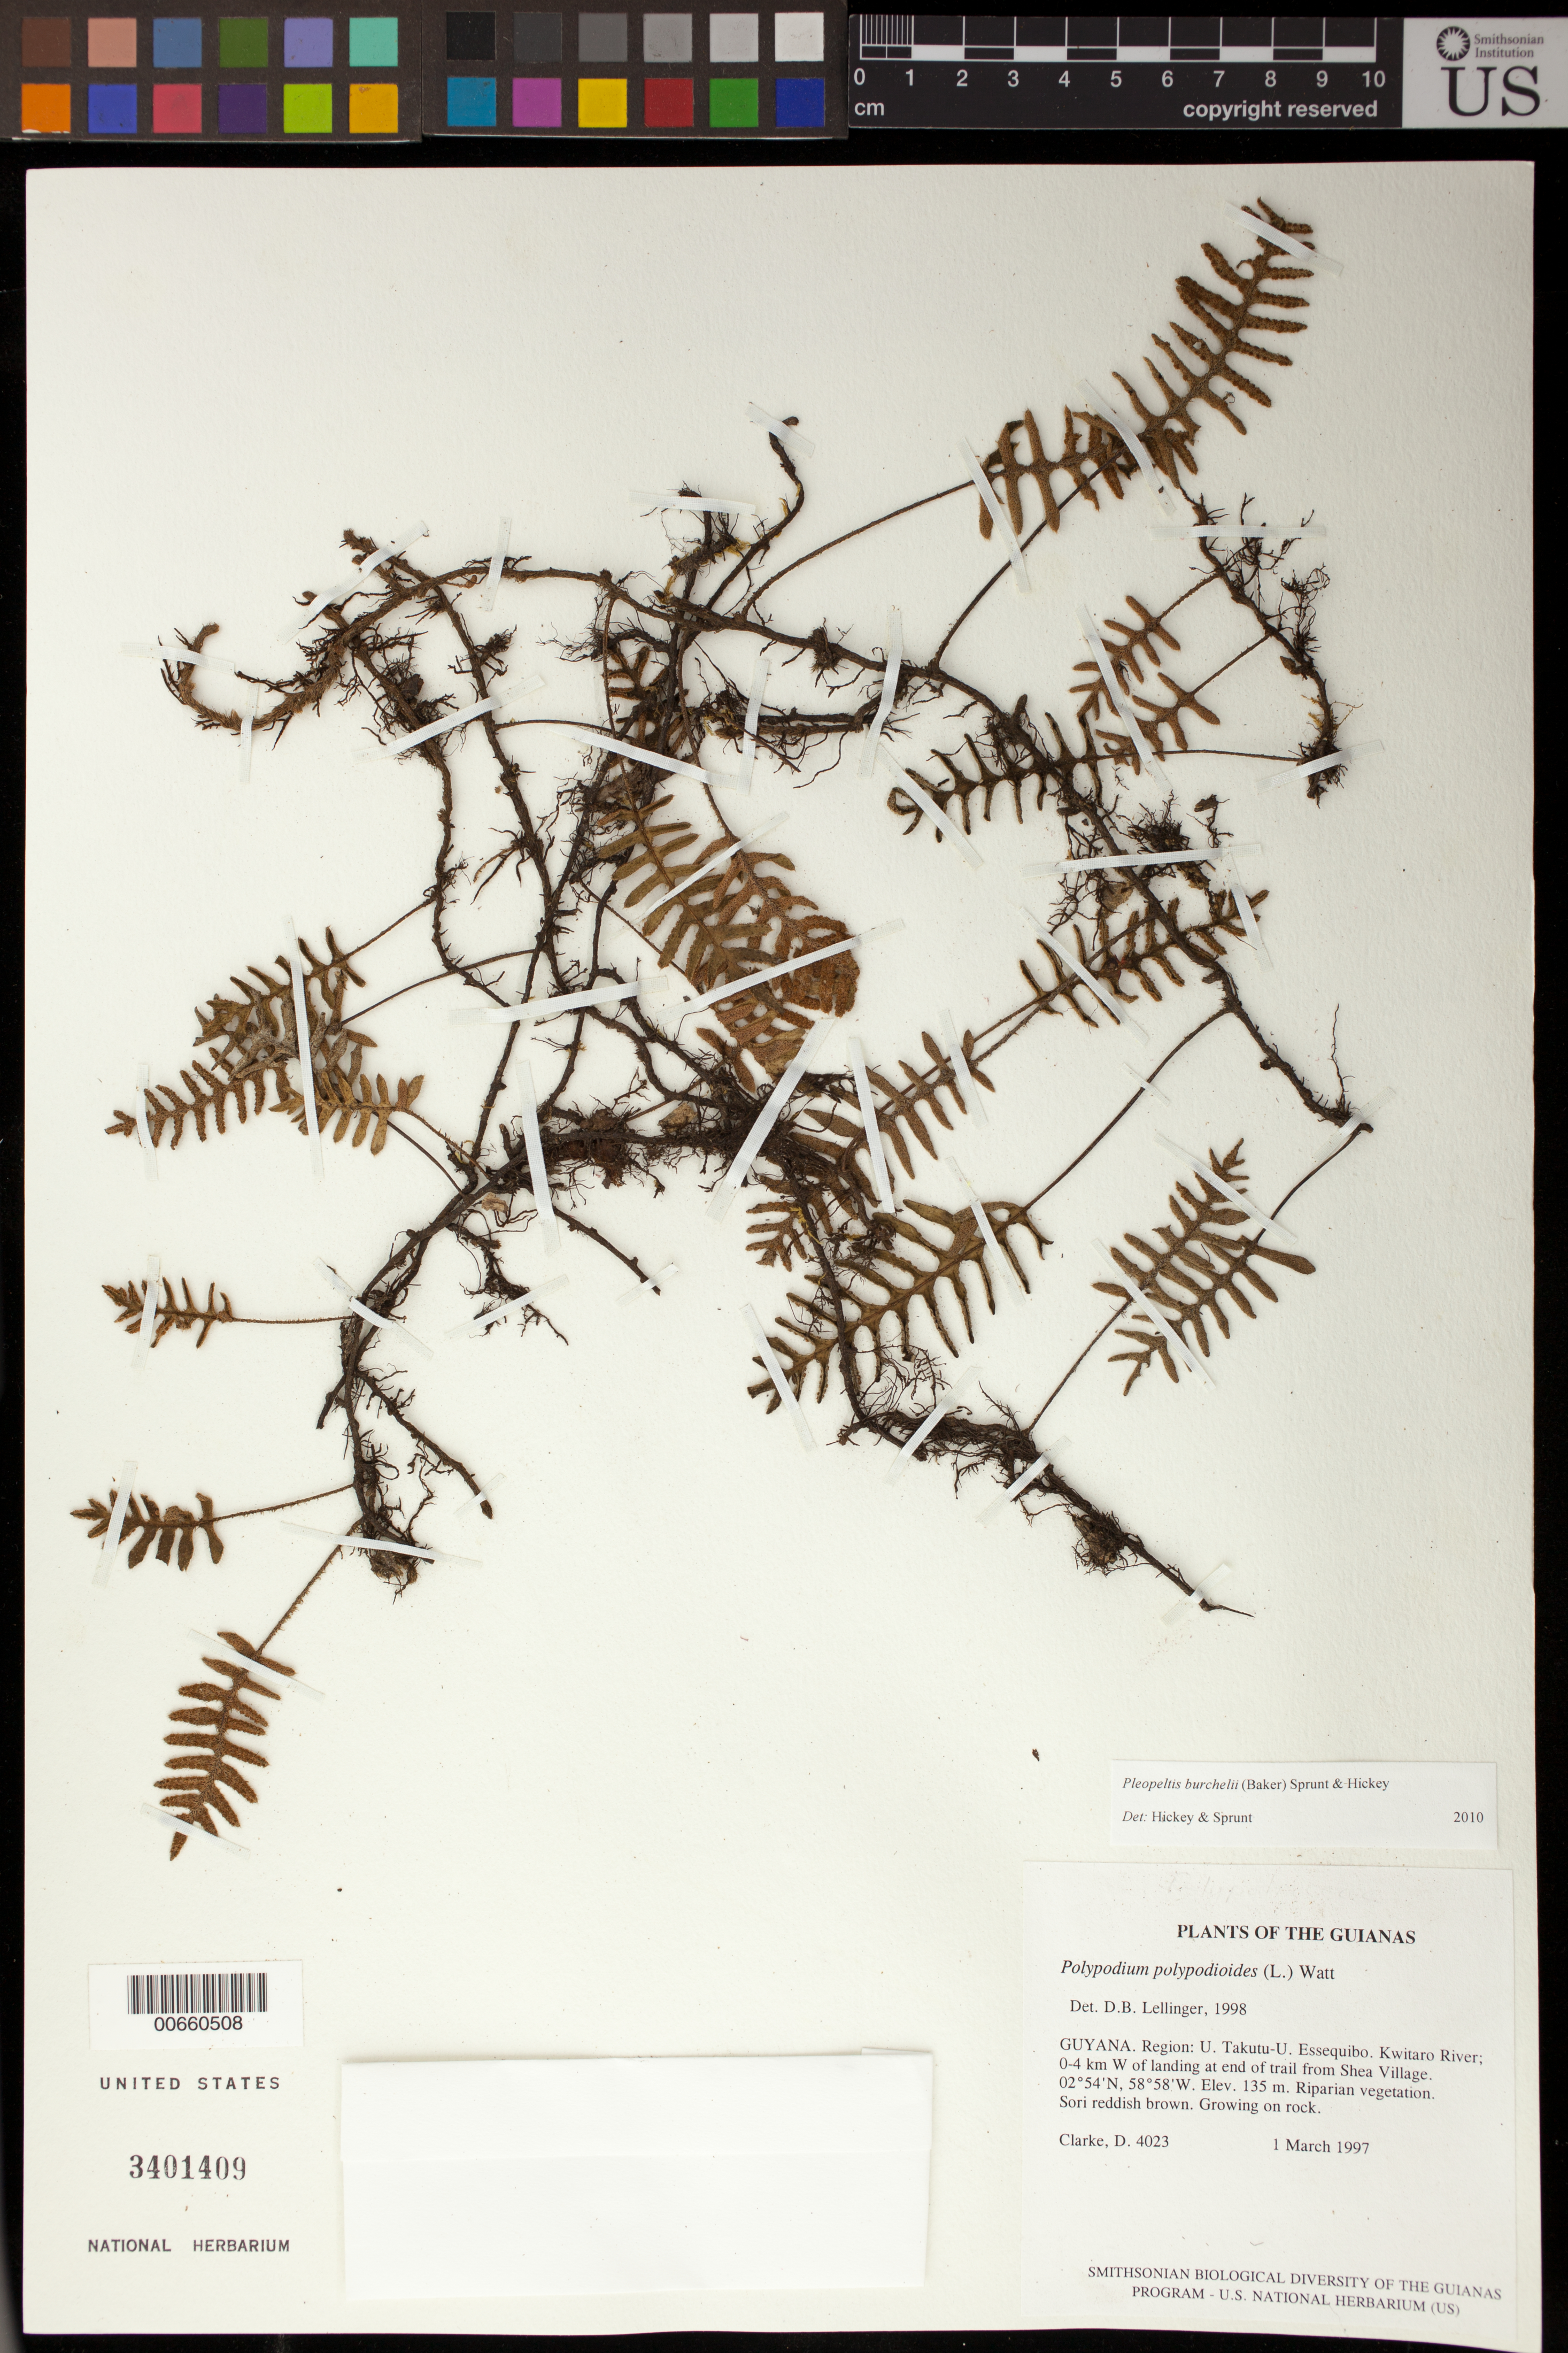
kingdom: Plantae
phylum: Tracheophyta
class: Polypodiopsida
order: Polypodiales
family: Polypodiaceae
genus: Pleopeltis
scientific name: Pleopeltis burchellii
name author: (Baker) Sprunt & Hickey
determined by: Hickey, R. J.; Sprunt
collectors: H. D. Clarke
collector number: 4023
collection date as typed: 1 March 1997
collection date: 1997-03-01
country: Guyana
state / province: U. Takutu-U. Essequibo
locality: Kwitaro River; 0-4 km W of landing at end of trail from Shea Village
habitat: Riparian vegetation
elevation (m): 135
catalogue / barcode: US 3401409